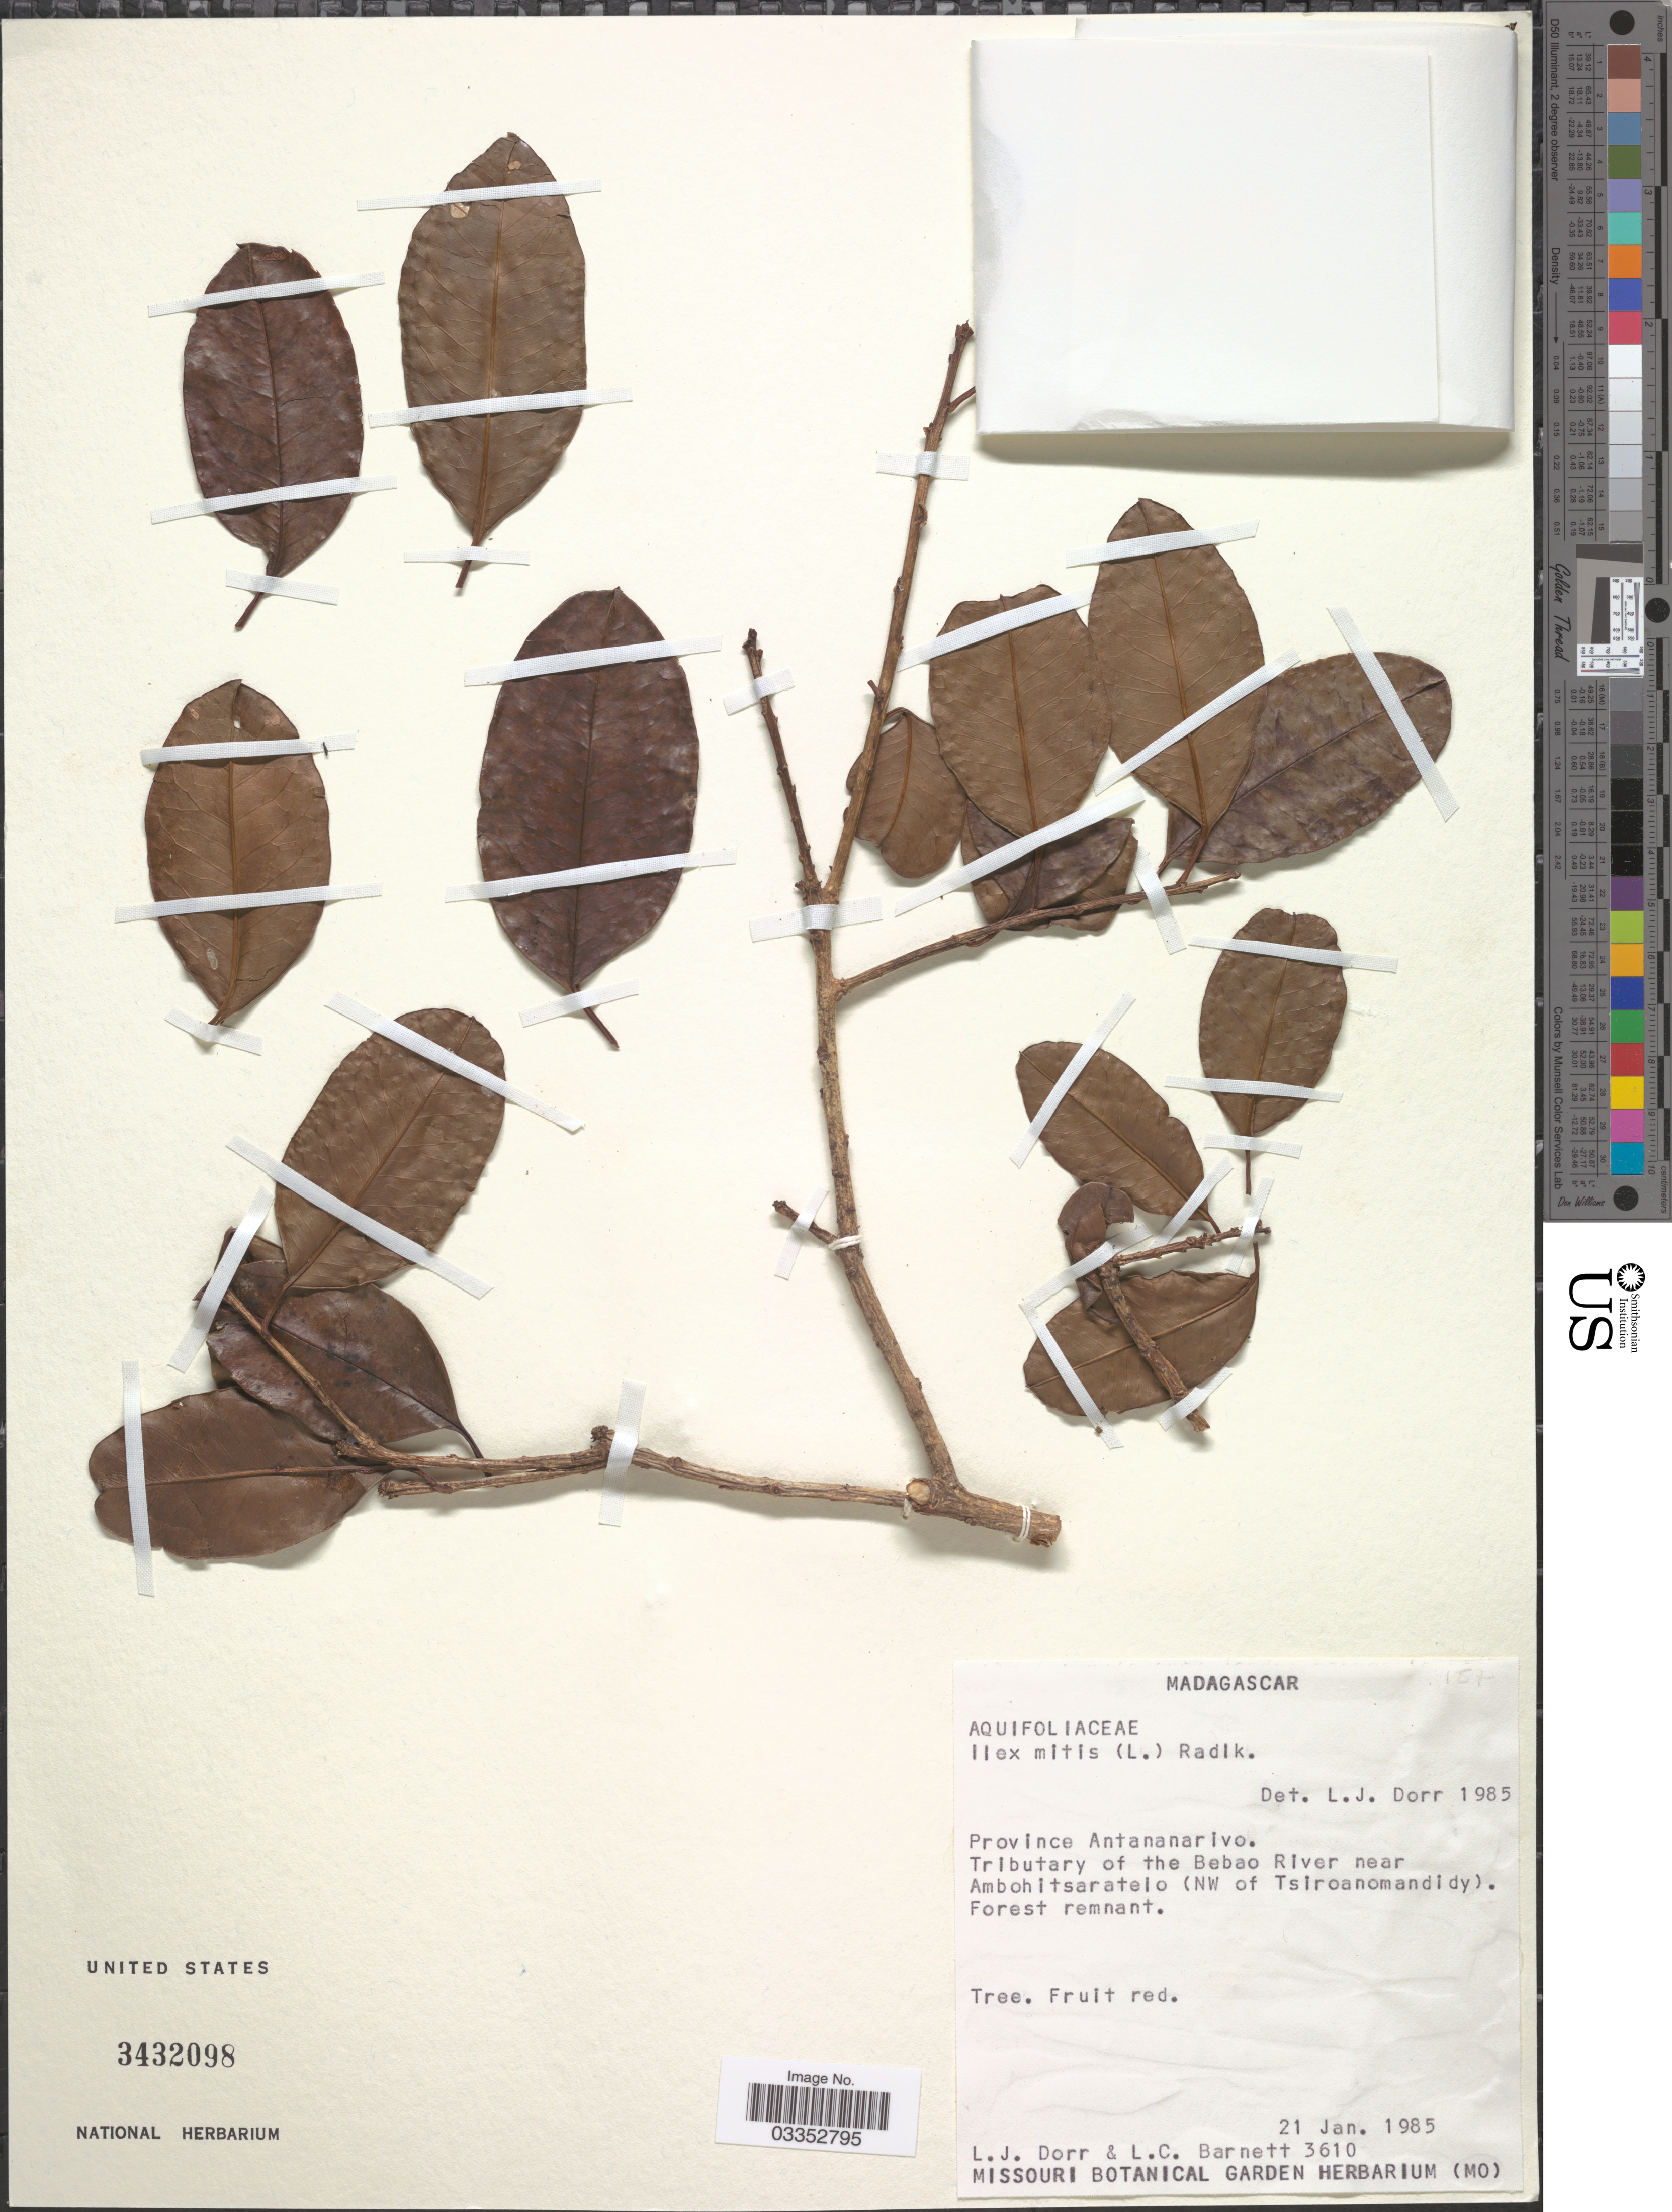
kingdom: Plantae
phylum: Tracheophyta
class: Magnoliopsida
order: Aquifoliales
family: Aquifoliaceae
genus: Ilex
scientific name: Ilex mitis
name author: (L.) Radlk.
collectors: L. J. Dorr & L. C. Barnett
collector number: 3610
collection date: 1985-01-21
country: Madagascar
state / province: Bongolava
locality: Tributary of the Bebao River near Ambohitsaratelo (NW of Tsiroanomandidy).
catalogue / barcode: US 3432098